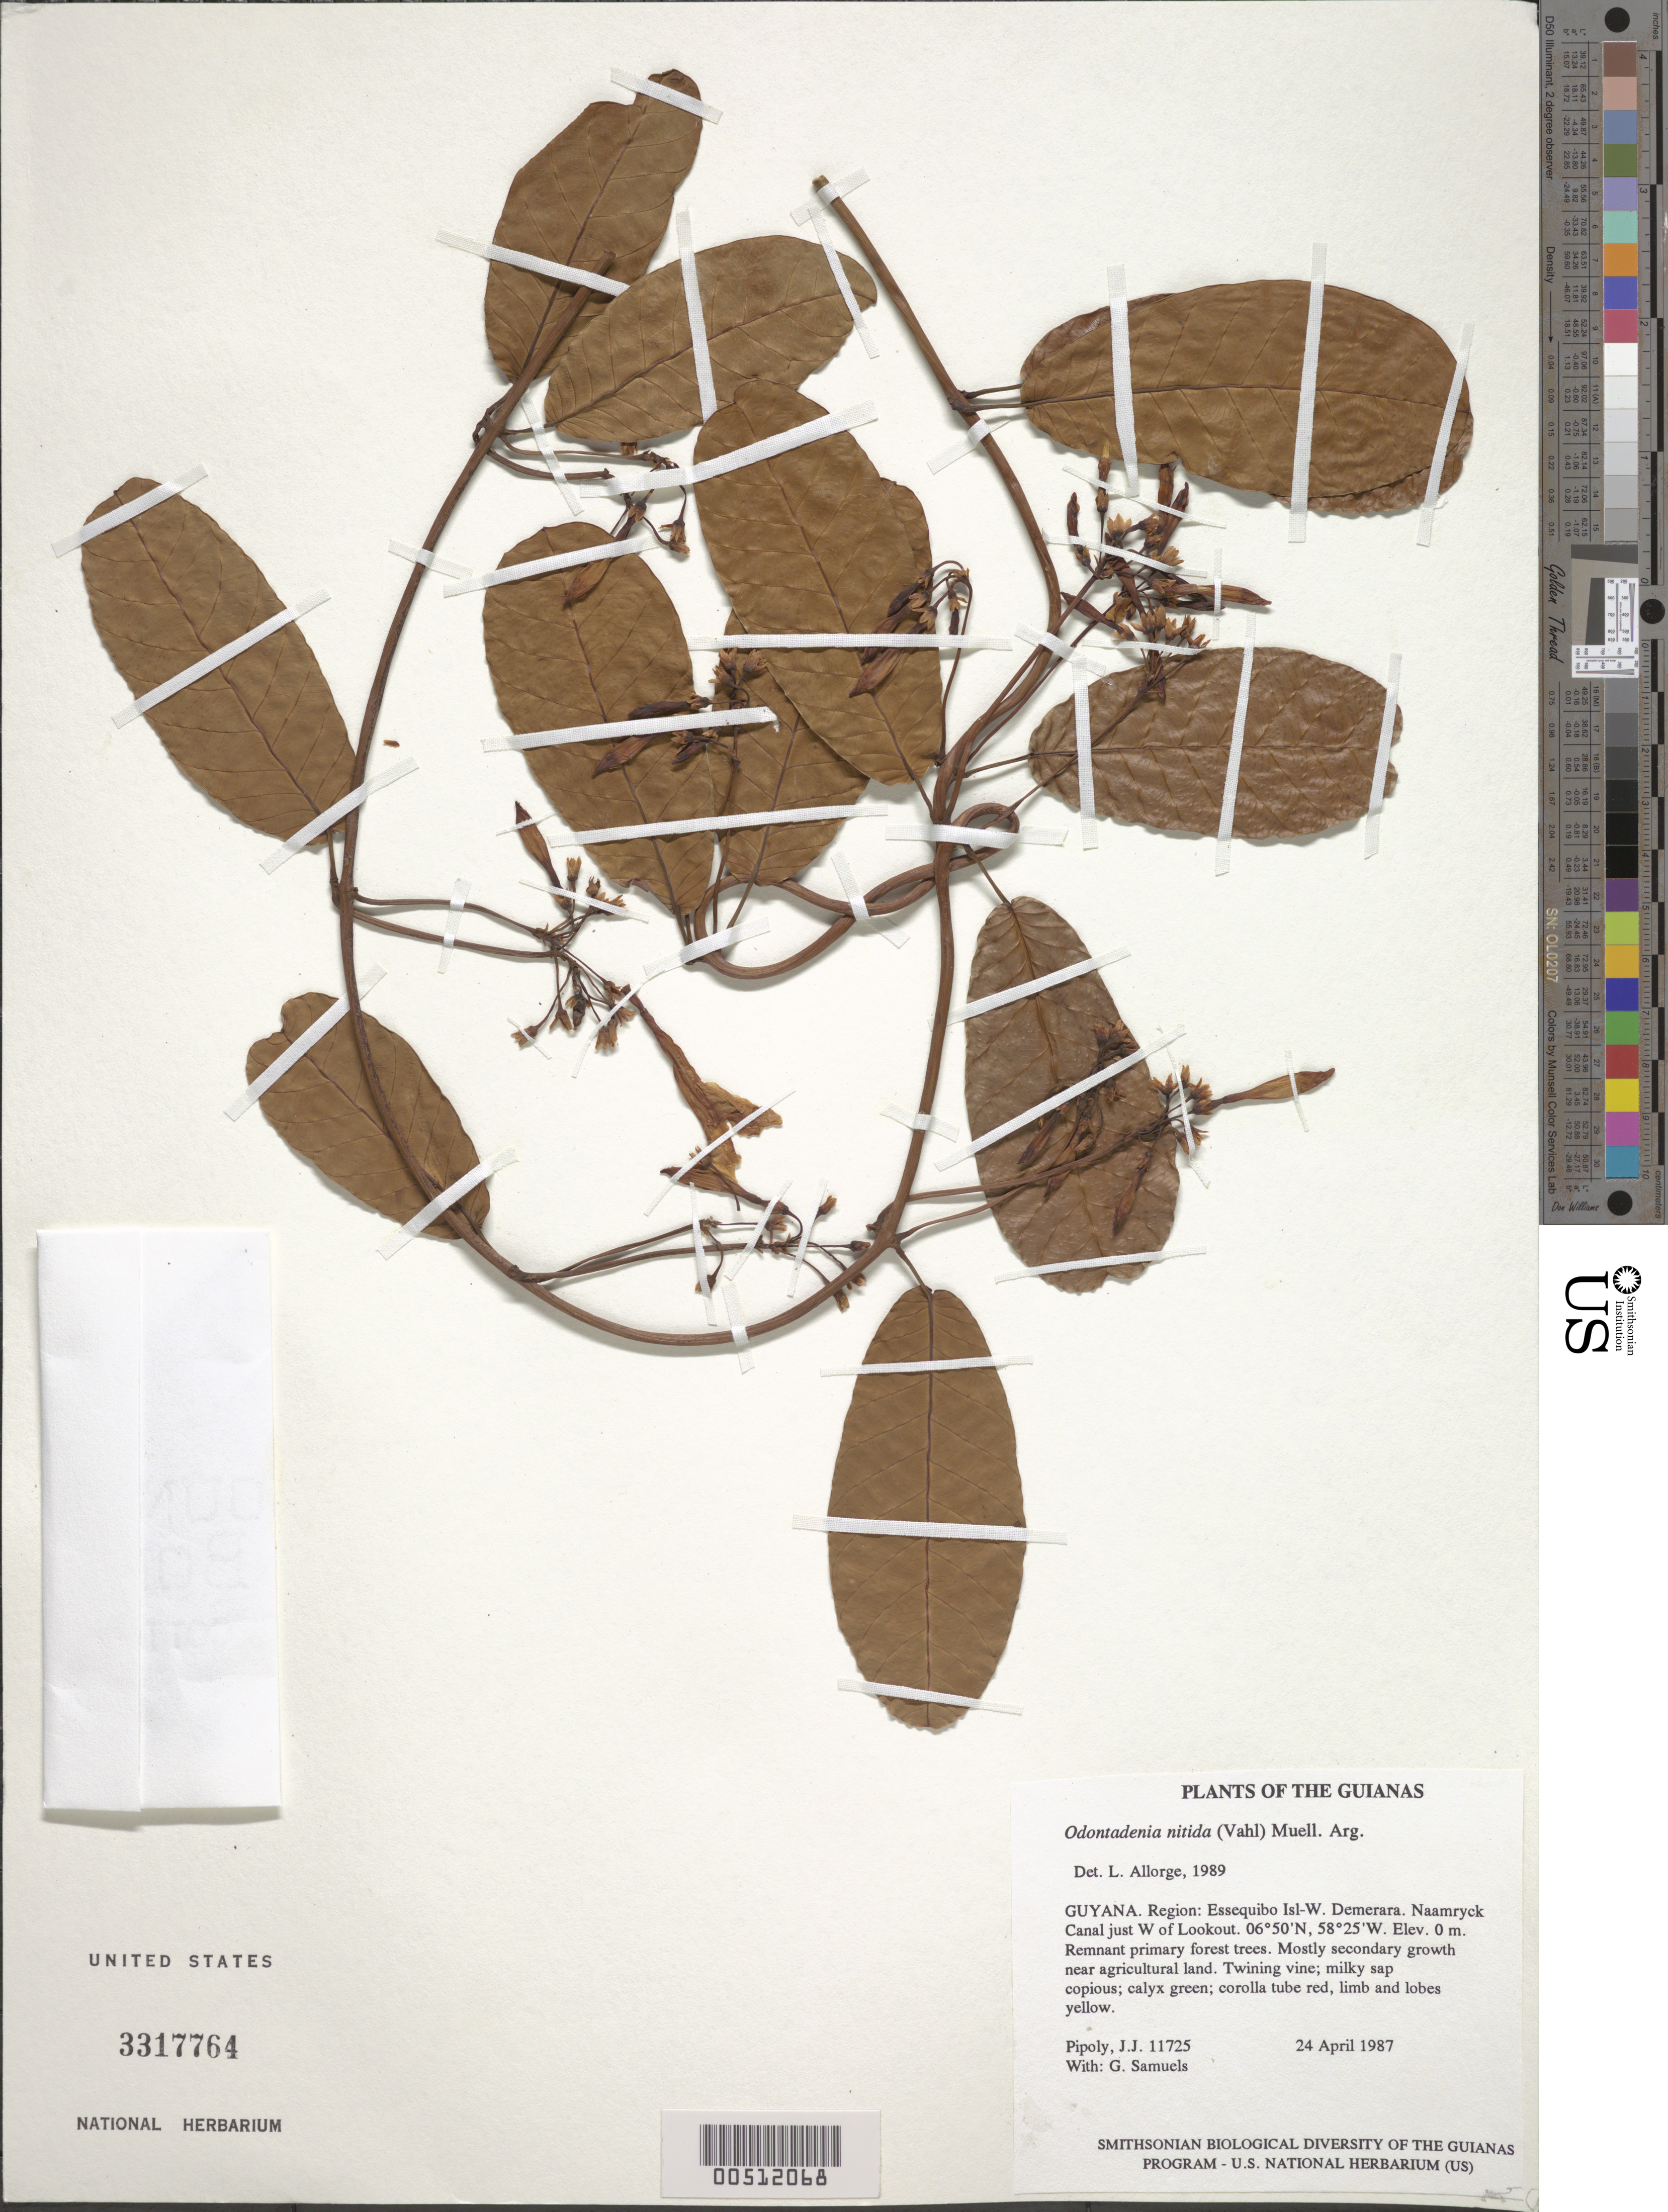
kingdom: Plantae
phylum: Tracheophyta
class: Magnoliopsida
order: Gentianales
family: Apocynaceae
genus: Odontadenia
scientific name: Odontadenia nitida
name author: (Vahl) Müll. Arg.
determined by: Allorge, L.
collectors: J. J. Pipoly & G. Bacchus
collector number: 11725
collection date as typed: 24 April 1987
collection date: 1987-04-24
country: Guyana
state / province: Essequibo Isl-W. Demerara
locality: Naamryck Canal just W of Lookout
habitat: Remnant primary forest trees. Mostly secondary growth near agricultural land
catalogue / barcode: US 3317764